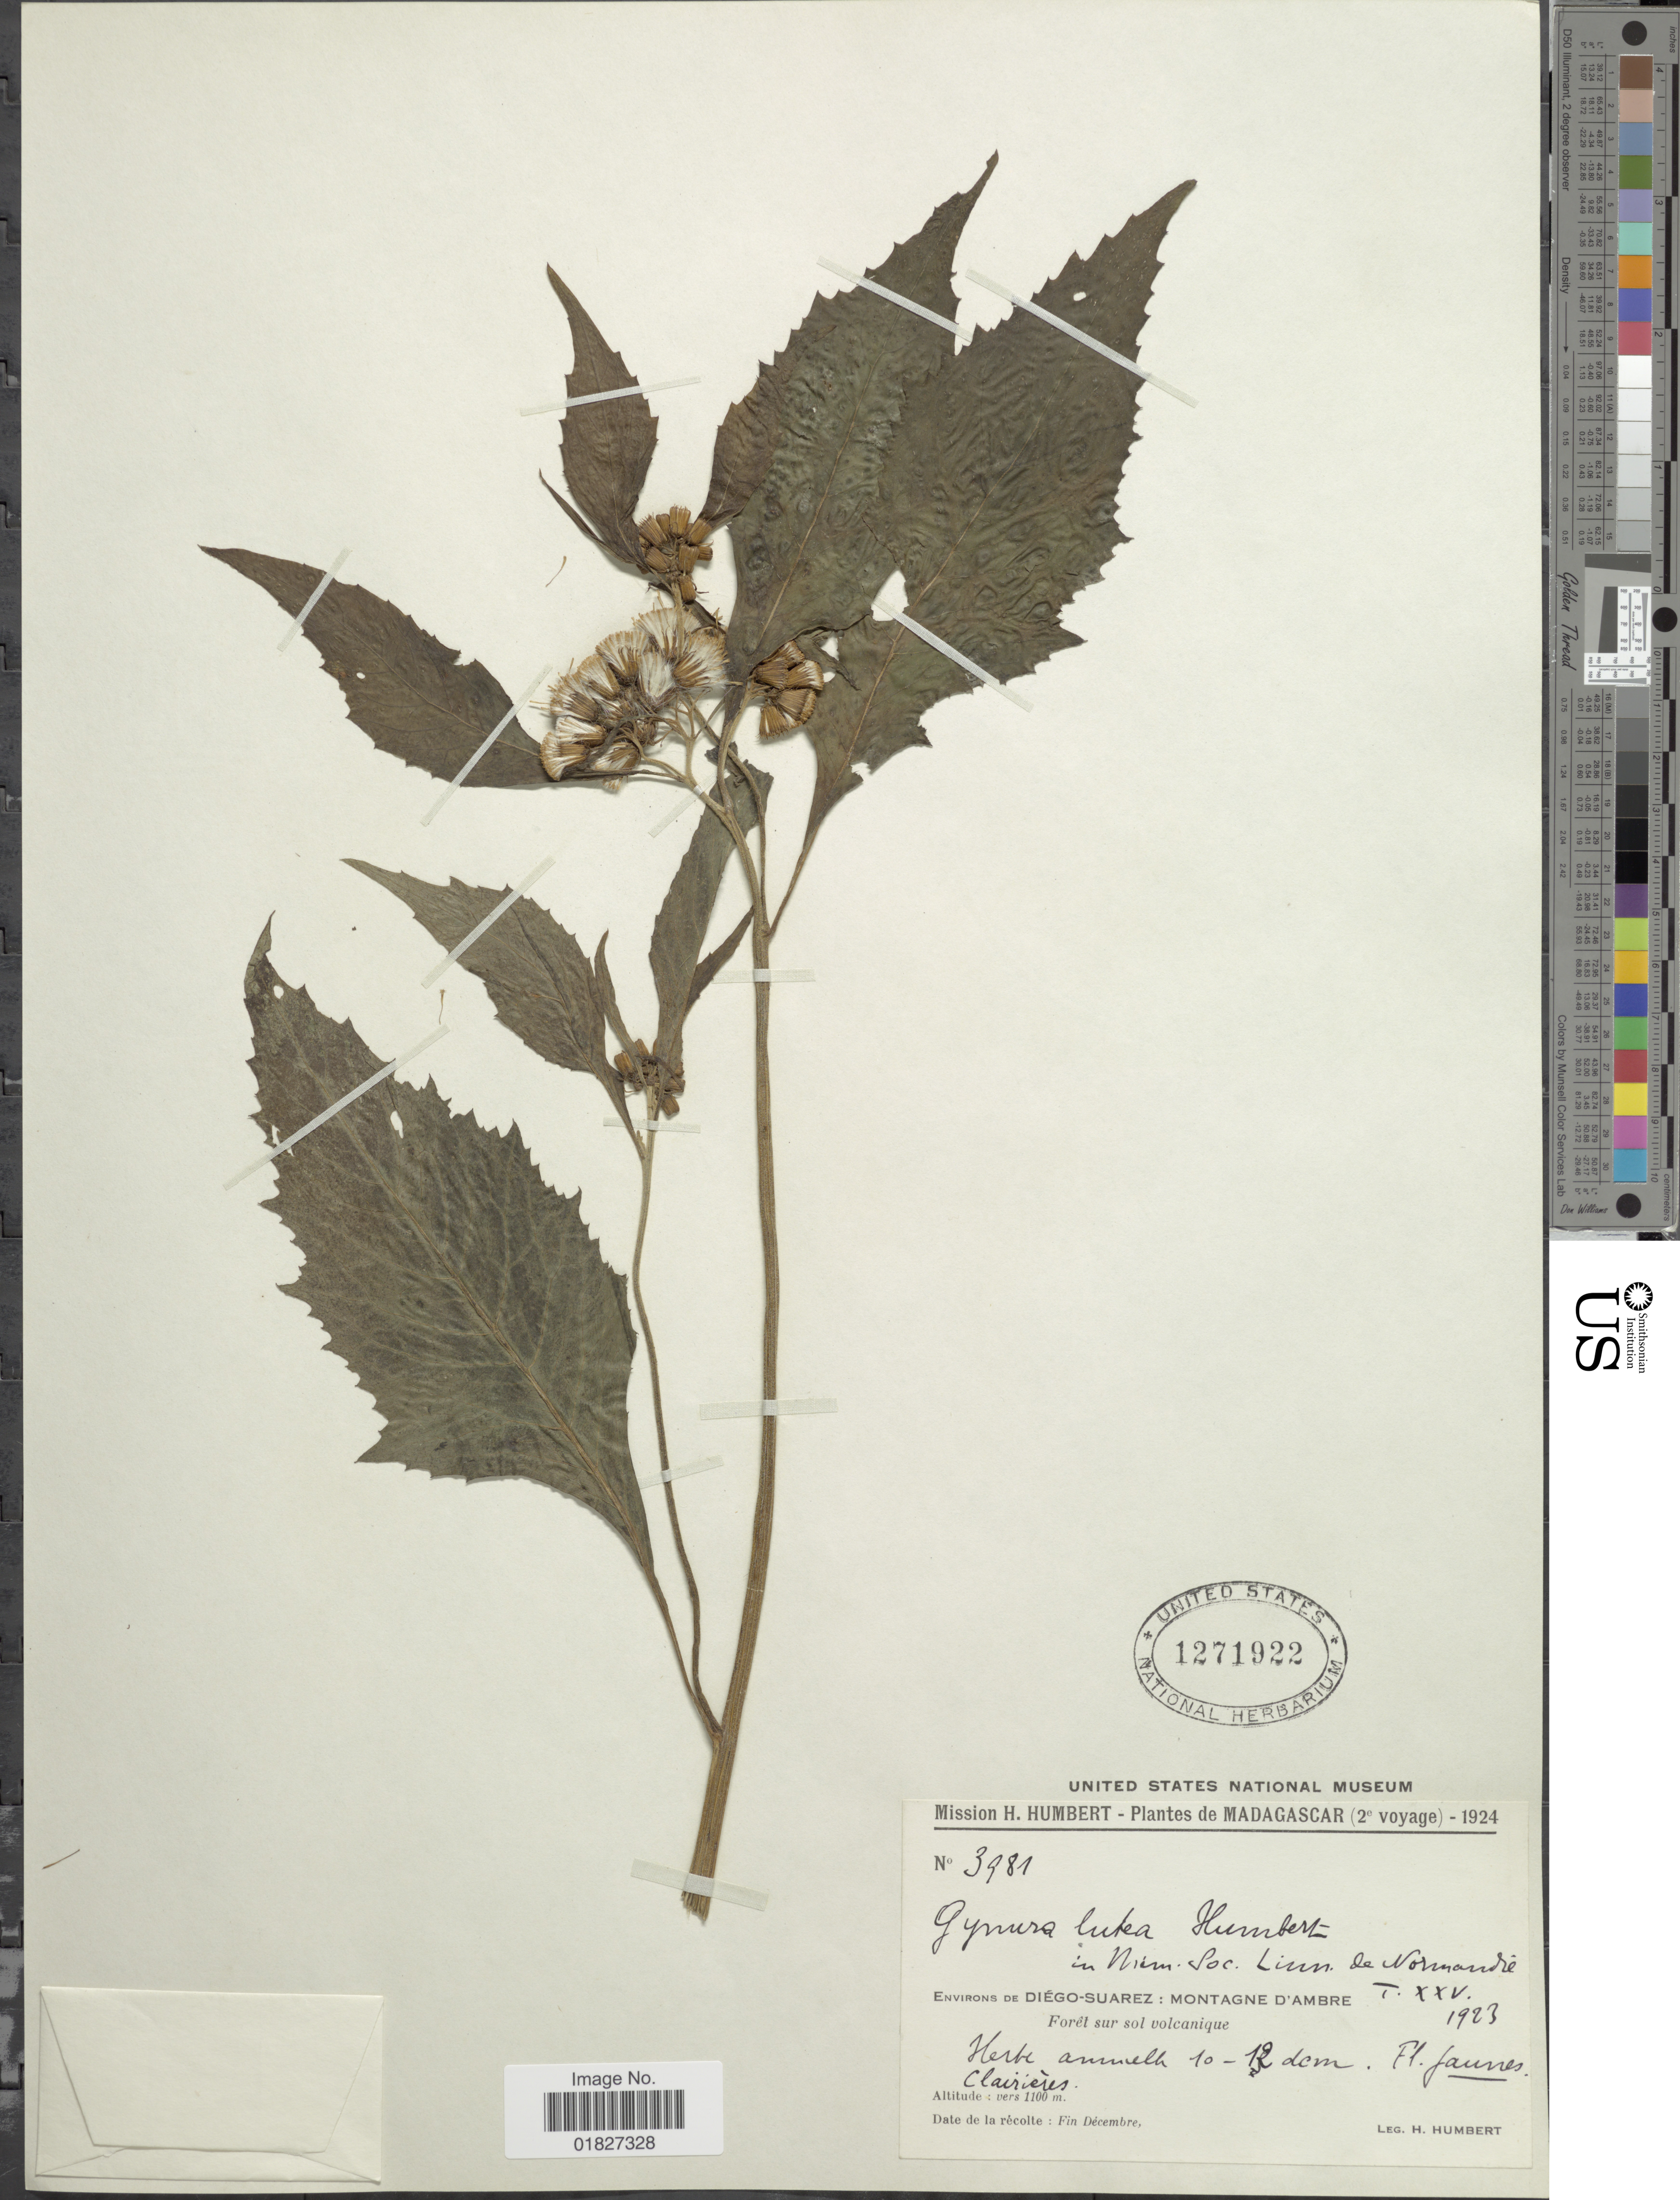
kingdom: Plantae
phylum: Tracheophyta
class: Magnoliopsida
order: Asterales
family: Asteraceae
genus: Gynura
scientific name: Gynura lutea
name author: Humbert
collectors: H. Humbert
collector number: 3981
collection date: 1924-12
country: Madagascar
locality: Environs de Diego-Suarez, Montagne D'Ambre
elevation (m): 1100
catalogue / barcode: US 1271922